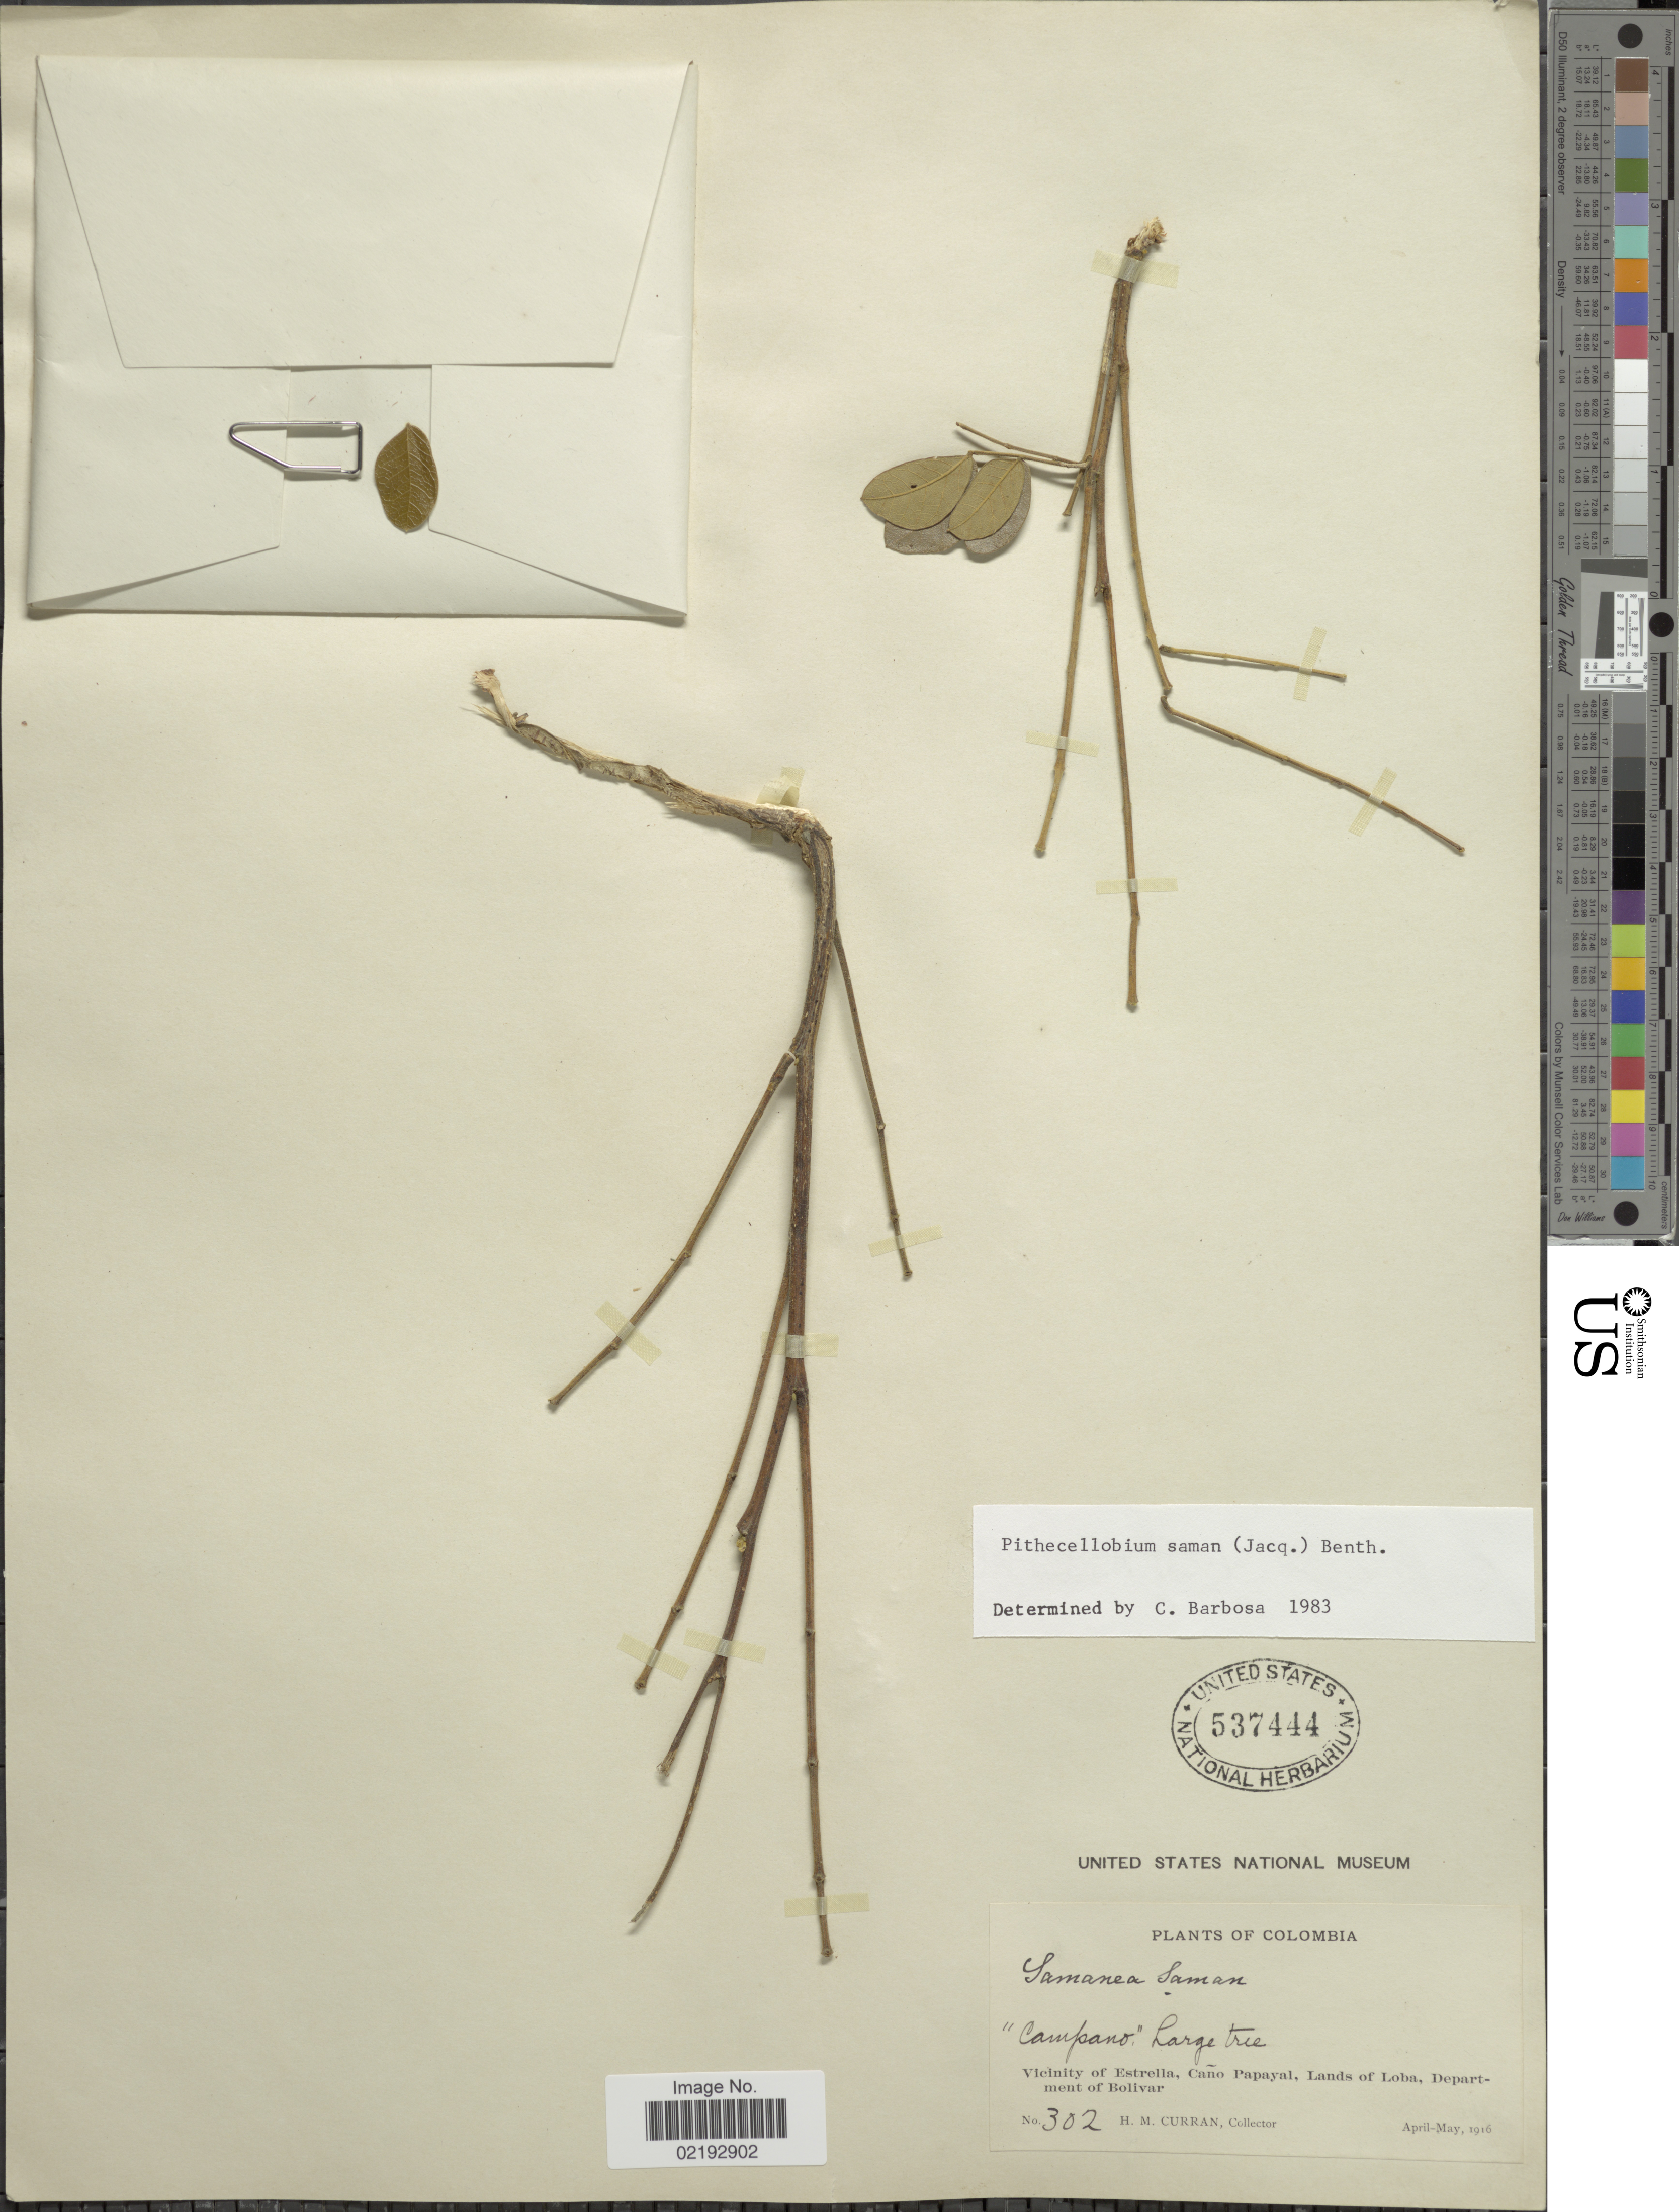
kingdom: Plantae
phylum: Tracheophyta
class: Magnoliopsida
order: Fabales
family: Fabaceae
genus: Samanea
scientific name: Samanea saman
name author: (Jacq.) Merr.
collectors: H. M. Curran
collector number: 302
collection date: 1916-04/1916-05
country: Colombia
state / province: Bolívar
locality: Vicinity of Estrella, Cano Papayal, Lands of Loba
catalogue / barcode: US 537444